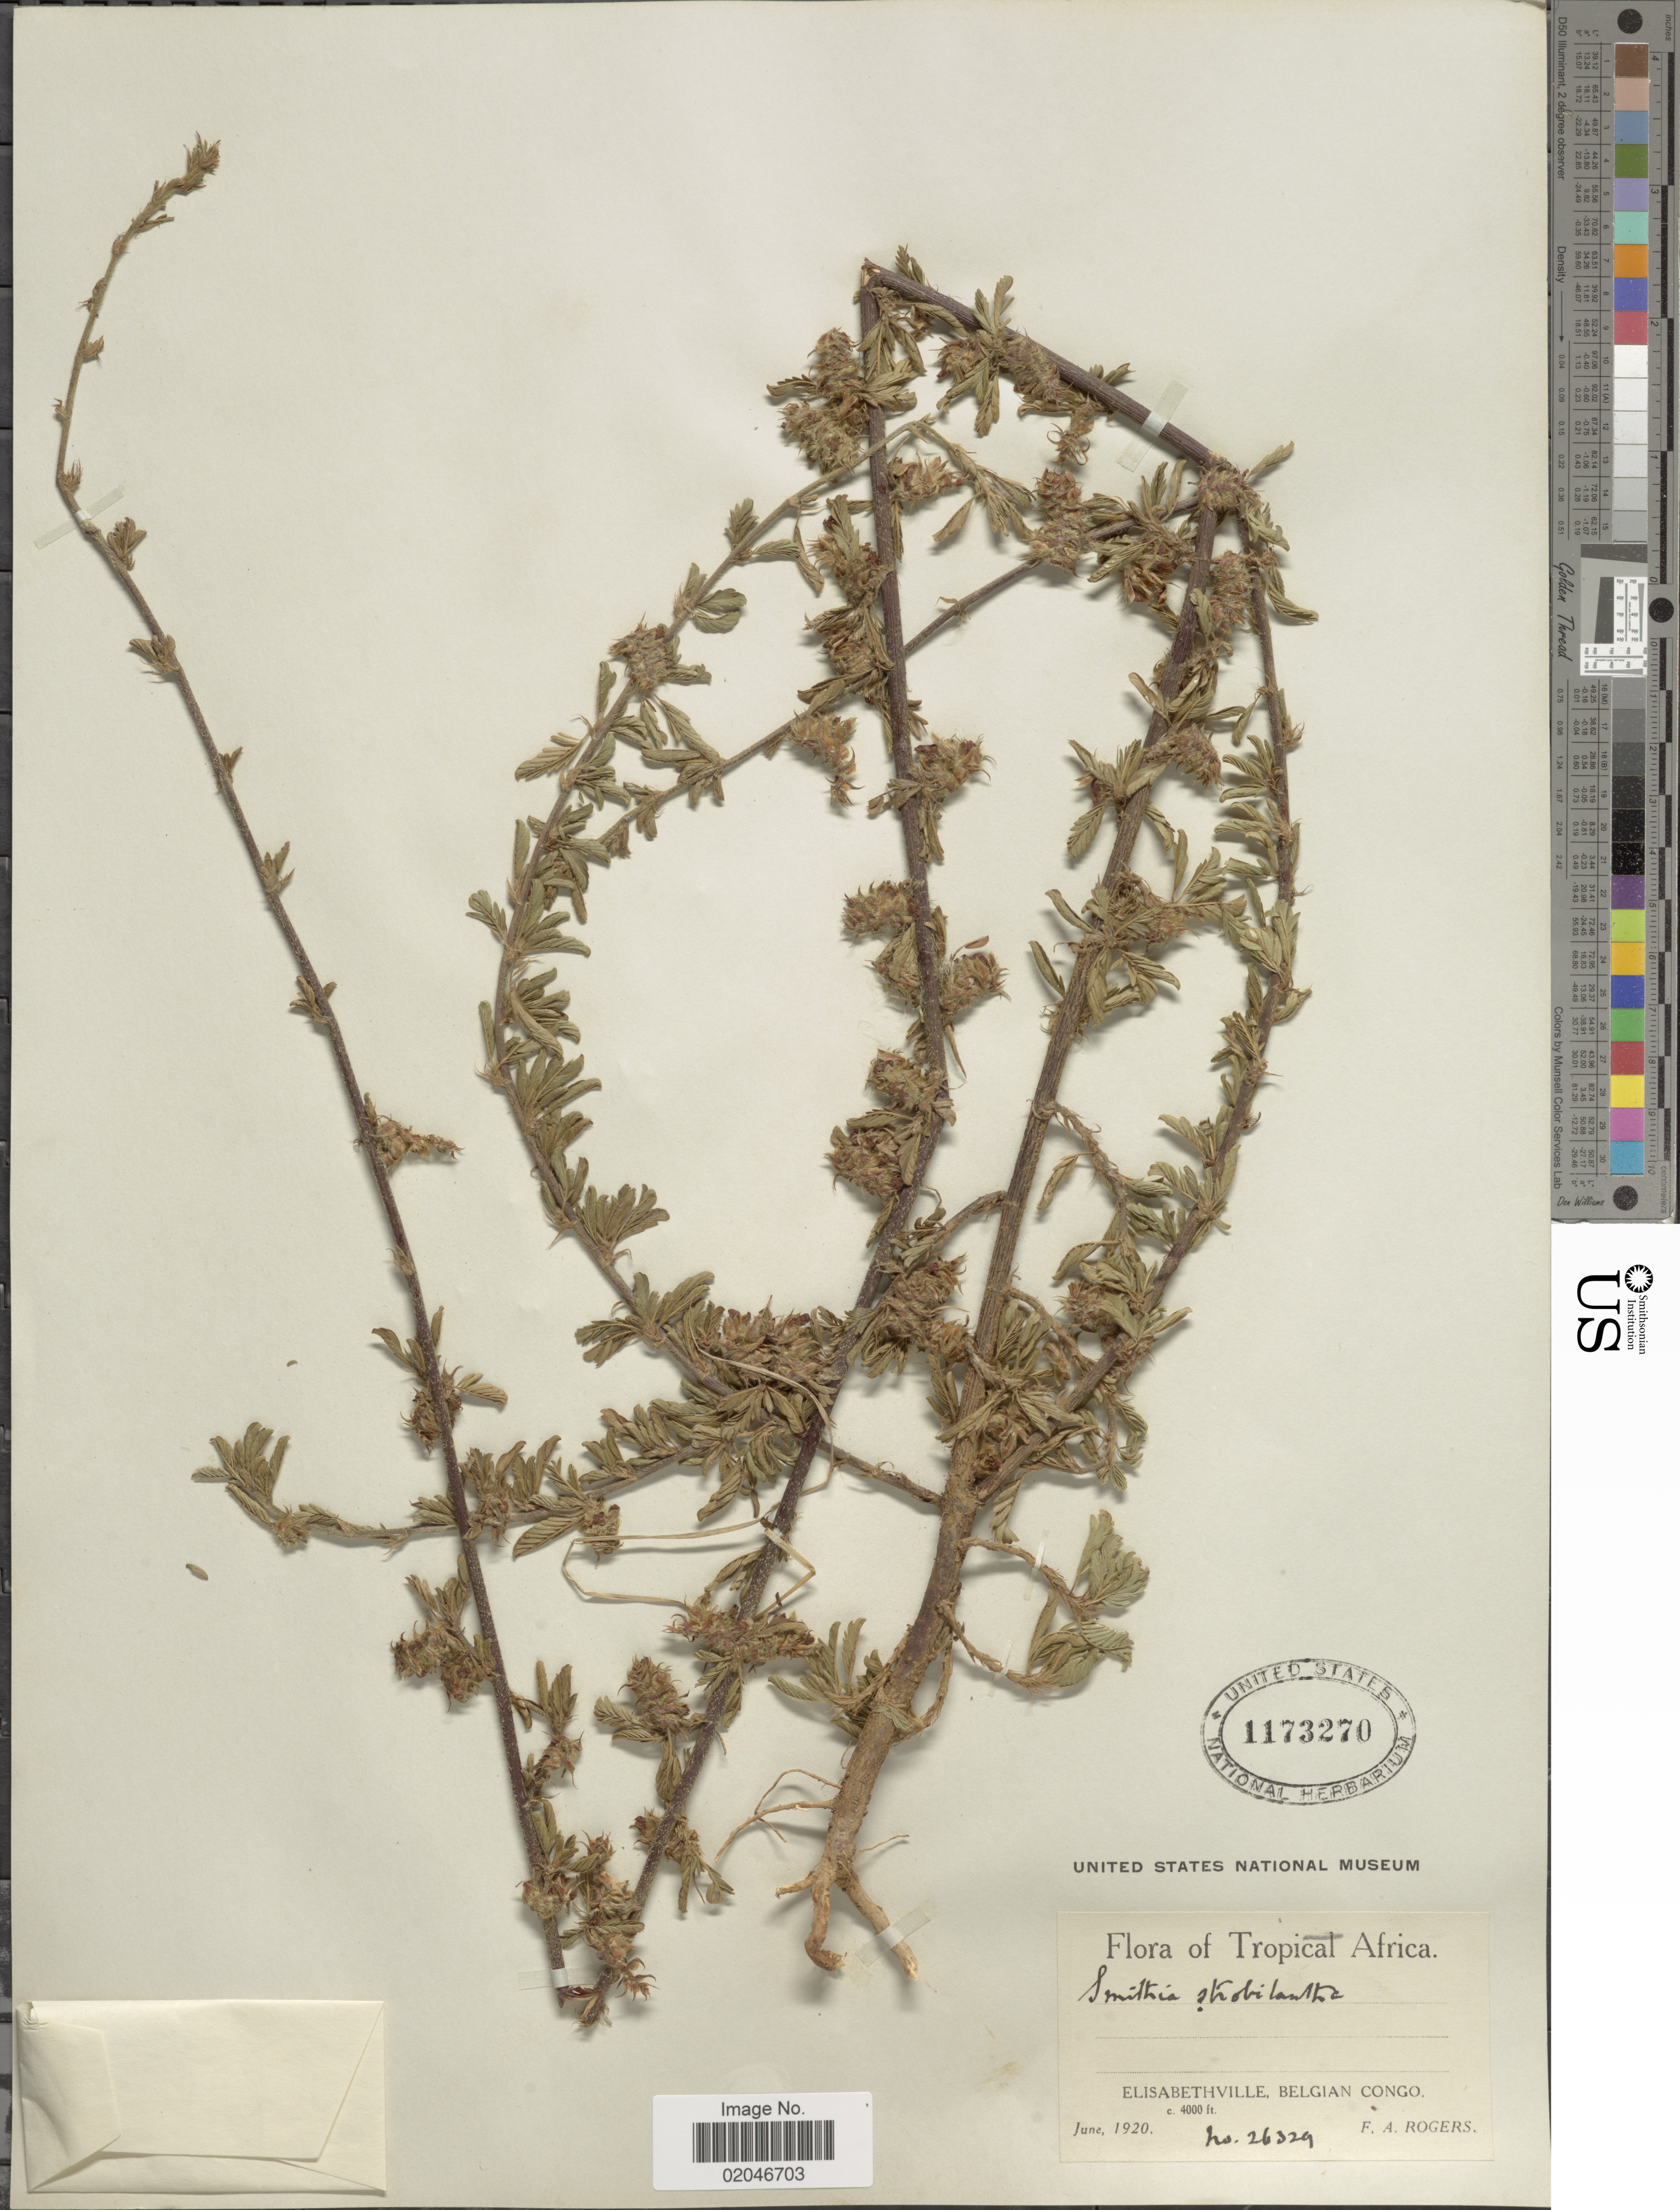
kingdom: Plantae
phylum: Tracheophyta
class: Magnoliopsida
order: Fabales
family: Fabaceae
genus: Kotschya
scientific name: Kotschya strobilantha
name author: (Welw. ex Baker) Dewit & P.A. Duvign.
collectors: F. A. Rogers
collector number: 26329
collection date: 1920-06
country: Congo, Democratic Republic of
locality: Tropical Africa, Elisabethville, Belgian Congo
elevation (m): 1219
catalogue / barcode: US 1173270